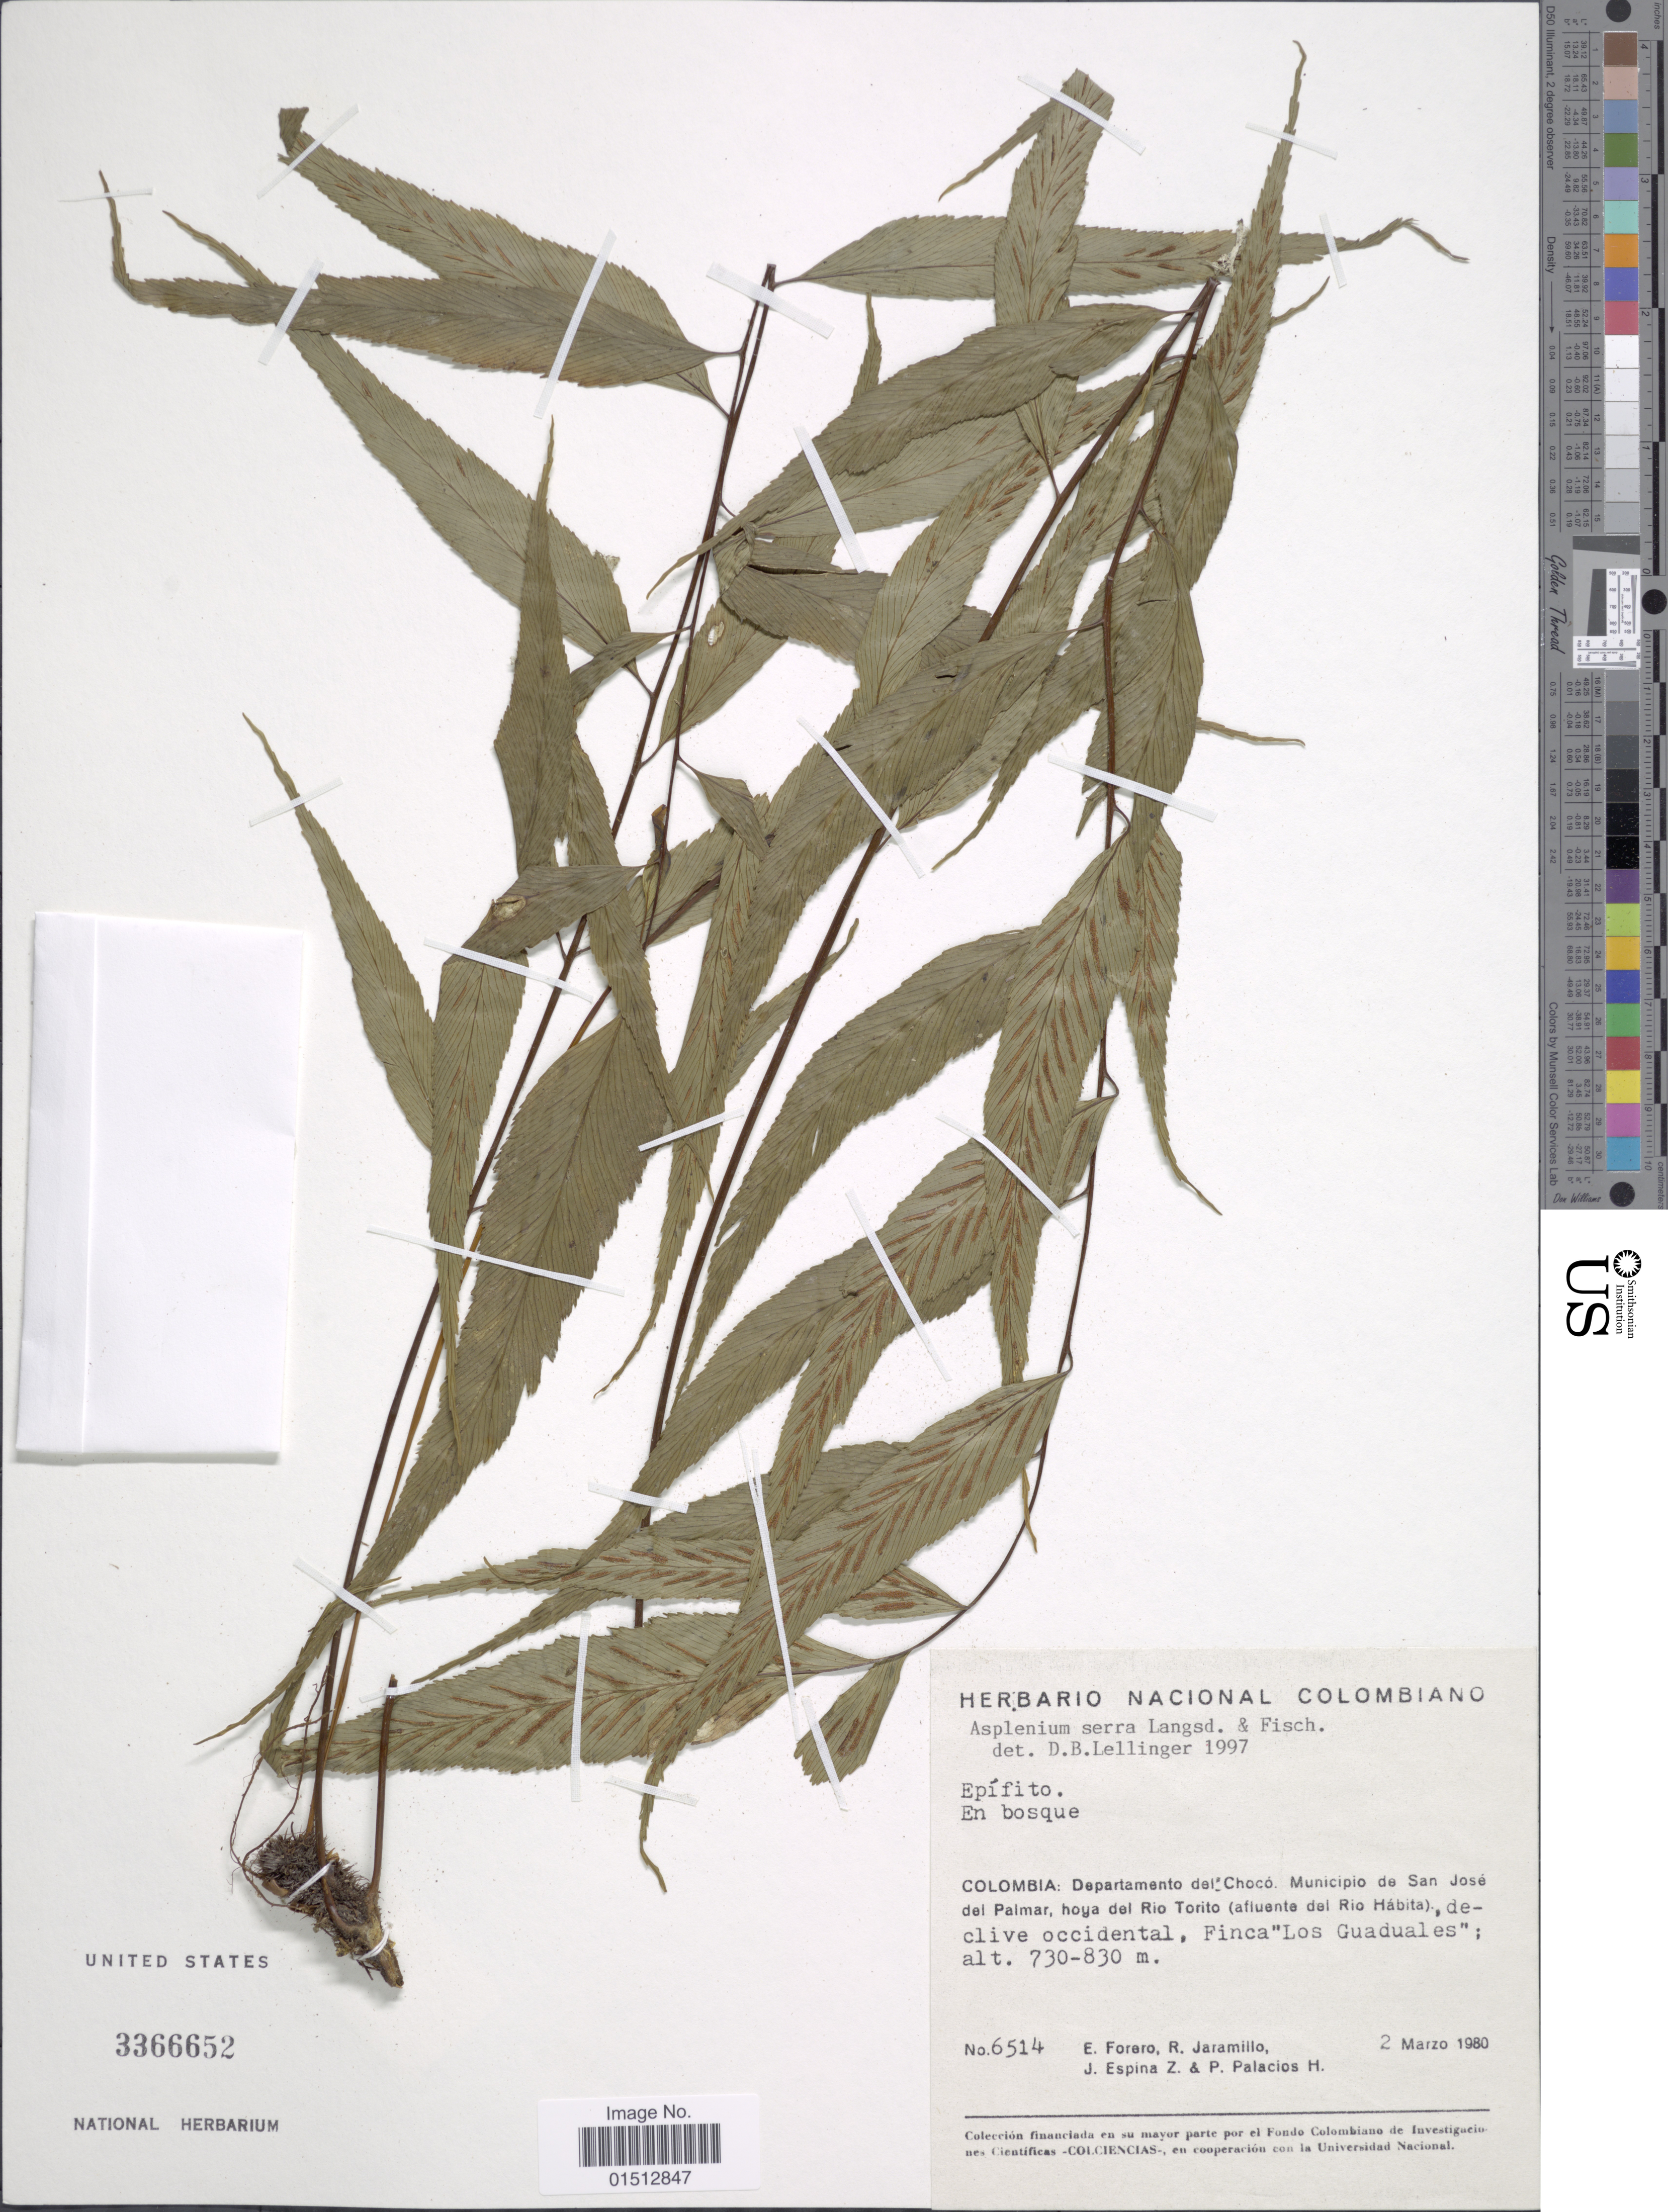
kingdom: Plantae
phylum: Tracheophyta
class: Polypodiopsida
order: Polypodiales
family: Aspleniaceae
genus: Asplenium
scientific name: Asplenium serra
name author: Langsd. & Fisch.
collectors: E. Forero, R. Jaramillo M., J. Espina Z. & P. Palacios H.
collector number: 6514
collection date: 1980-03-02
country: Colombia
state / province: Chocó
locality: Colombia: Departamento del Choco: Municipio de San Jose del Palmar, hoya del Rio Torito (afluente del Rio Habita), declive occidental, finca "Los Guaduales".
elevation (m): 730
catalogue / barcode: US 3366652